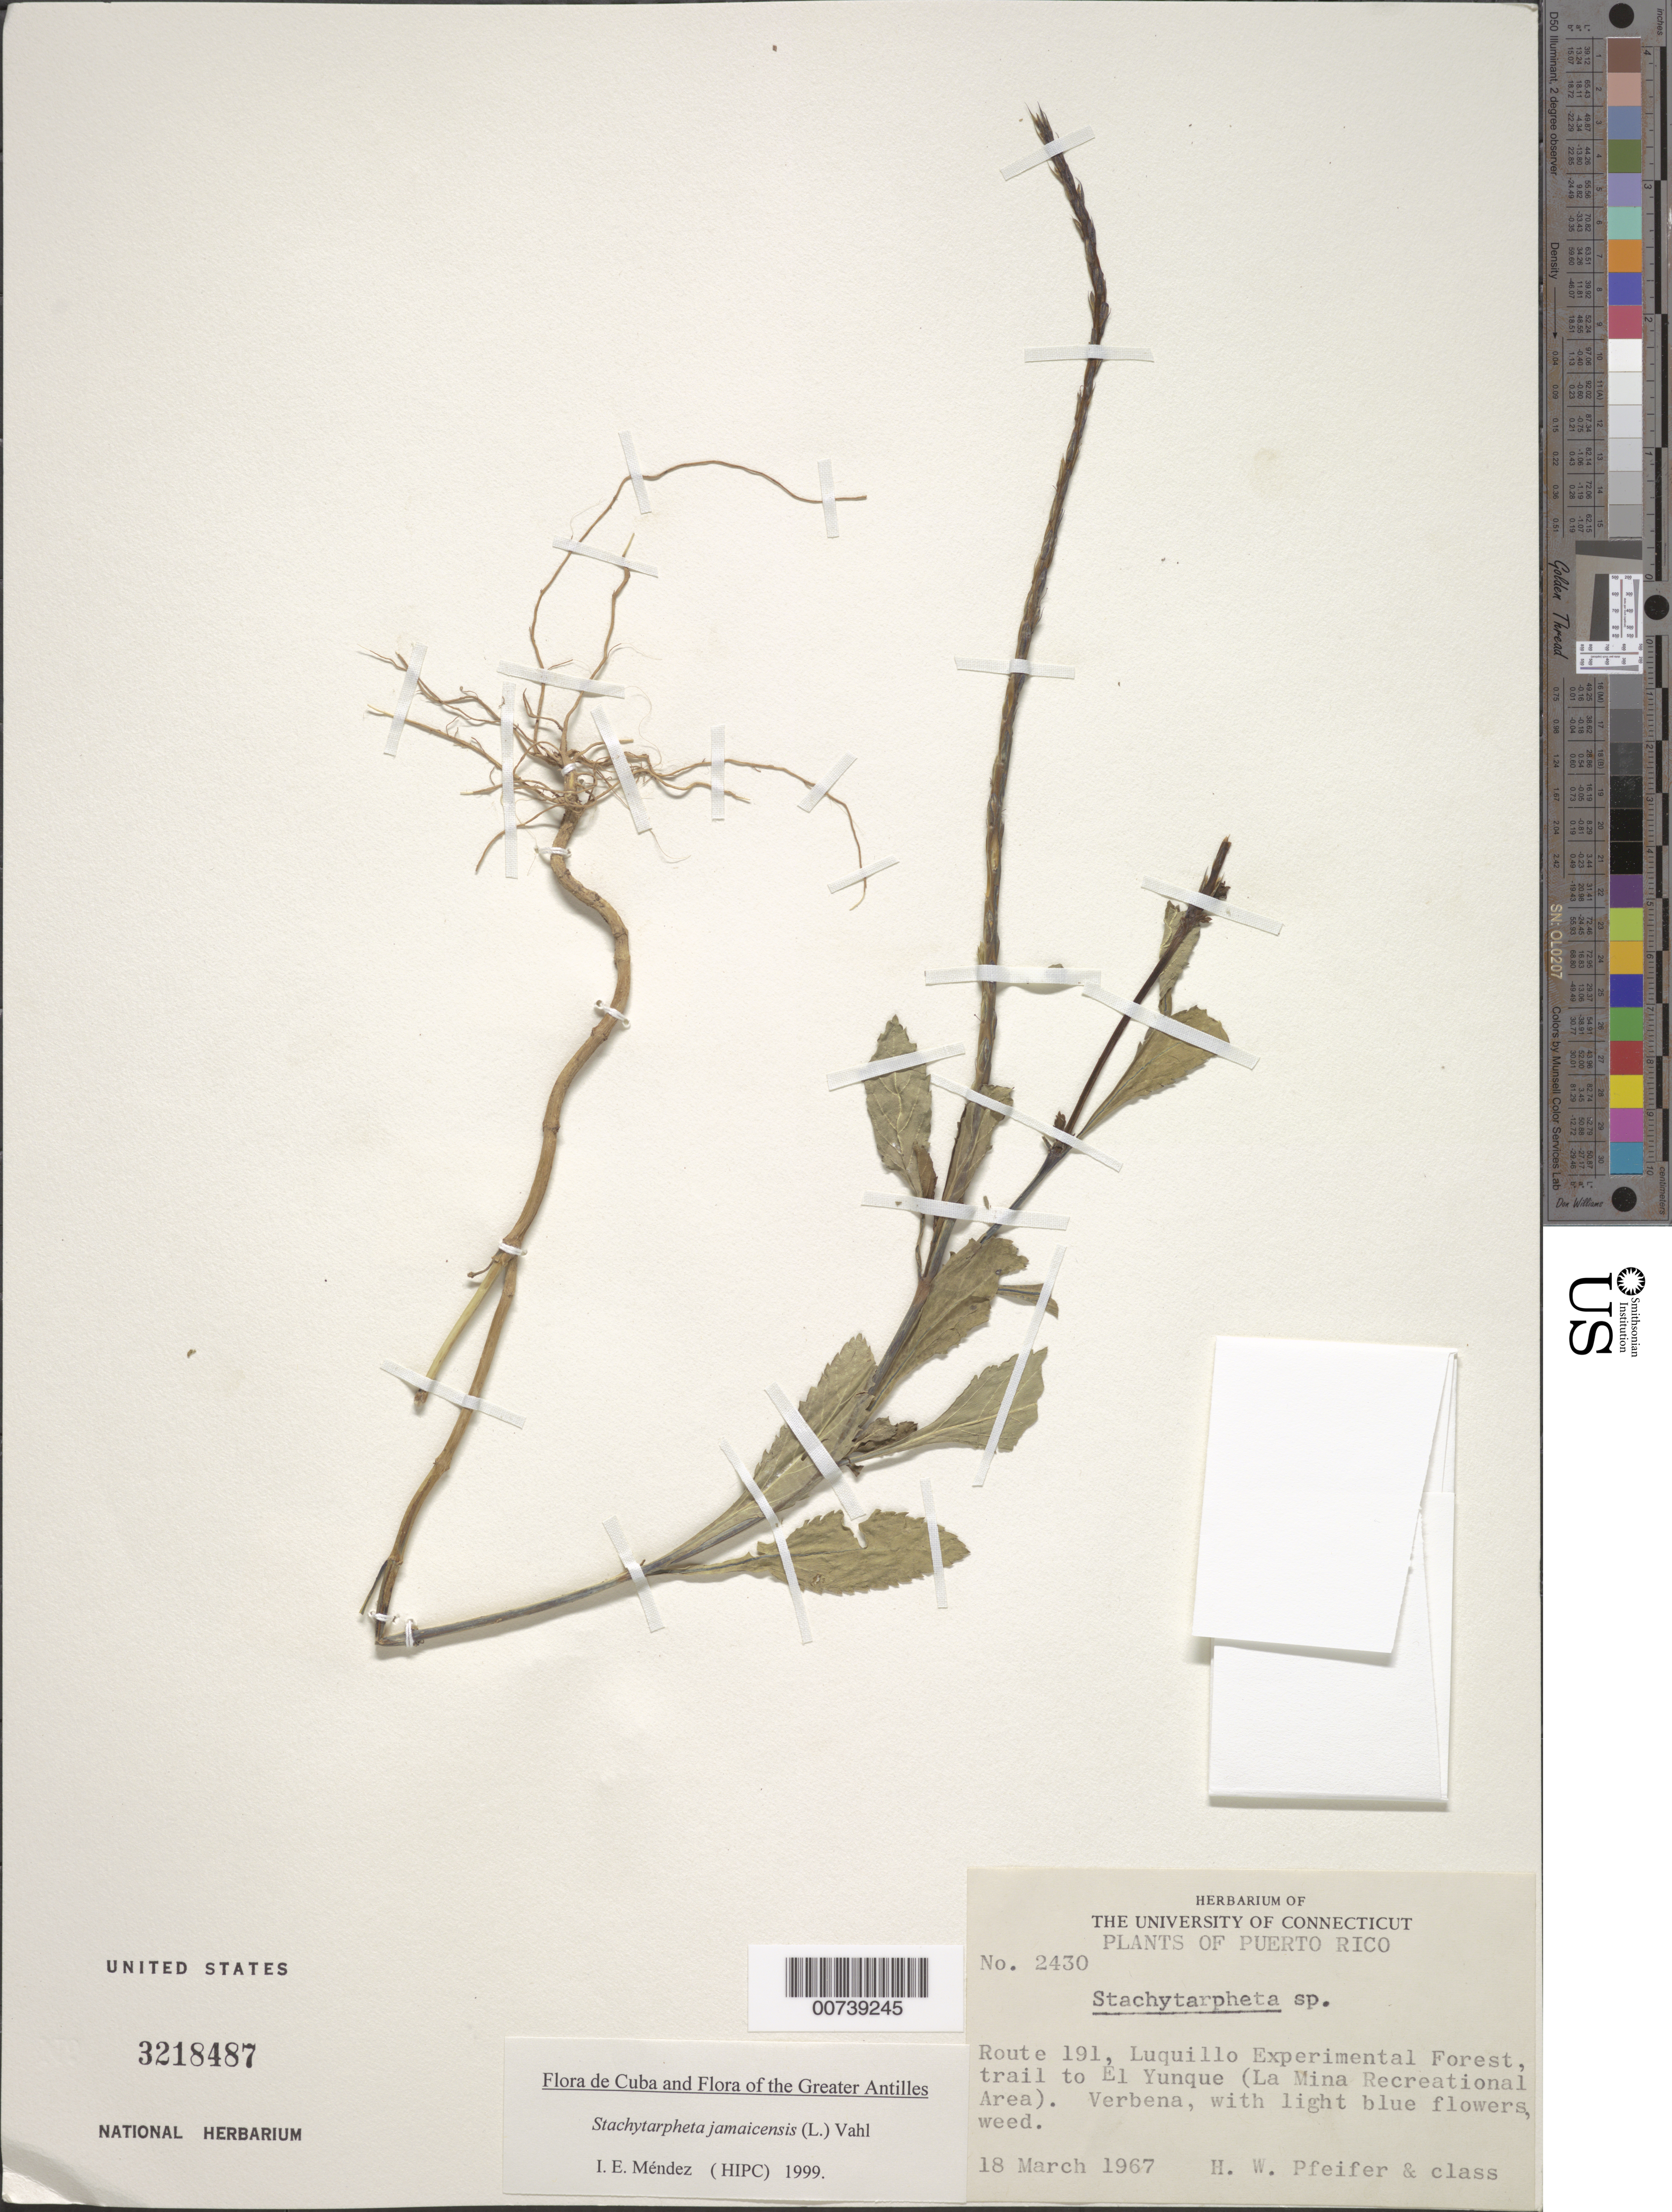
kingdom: Plantae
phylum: Tracheophyta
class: Magnoliopsida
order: Lamiales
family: Verbenaceae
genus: Stachytarpheta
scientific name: Stachytarpheta jamaicensis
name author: (L.) Vahl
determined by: Méndez, Isidro E., (HIPC)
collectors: H. W. Pfeifer & Class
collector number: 2430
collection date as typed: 18 Mar 1967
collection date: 1967-03-18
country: Puerto Rico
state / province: Luquillo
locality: Route 191, Luquillo Experimental Forest trail to El Yunque (La Mina Recreational Area)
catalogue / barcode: US 3218487